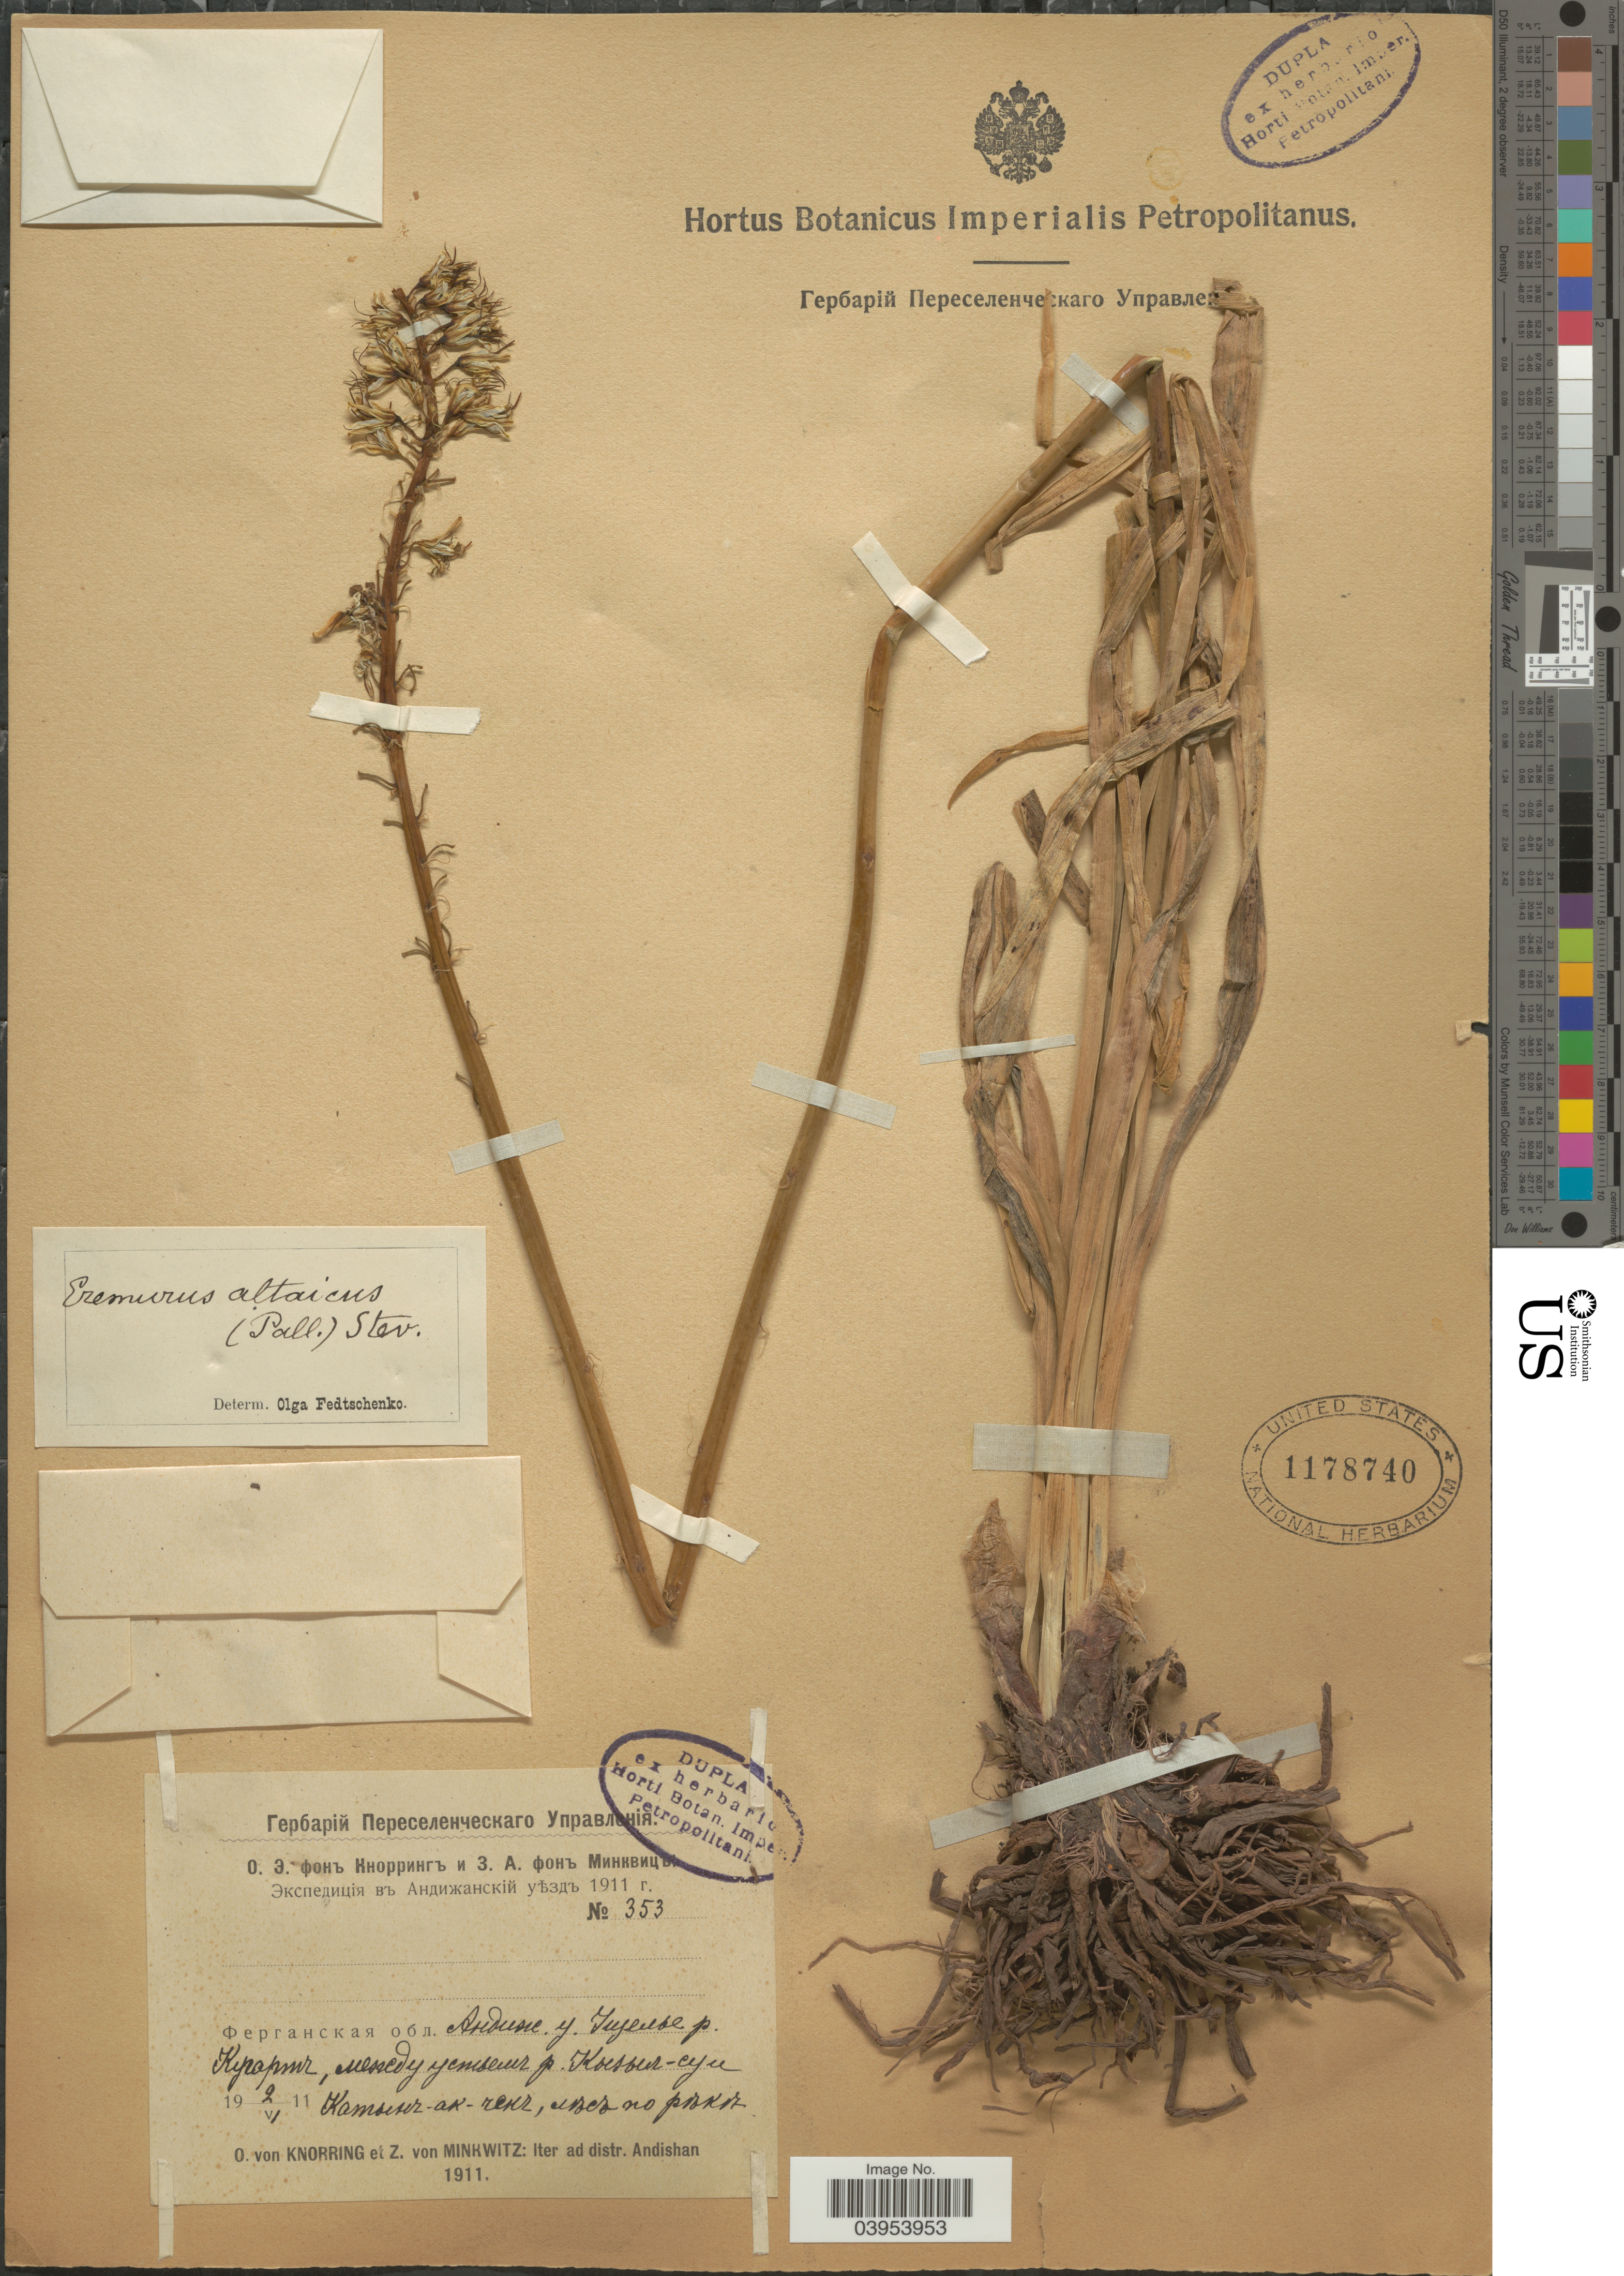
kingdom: Plantae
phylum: Tracheophyta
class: Liliopsida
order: Asparagales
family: Asphodelaceae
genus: Eremurus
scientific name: Eremurus altaicus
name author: Steven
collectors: O. Knorring & Z. Minkwitz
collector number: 353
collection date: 1911-06-02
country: Uzbekistan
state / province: Andijon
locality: Gorge of river Kugart, between estuaries of rivers Kyzyl-su and Katynch-ak-chench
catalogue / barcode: US 1178740